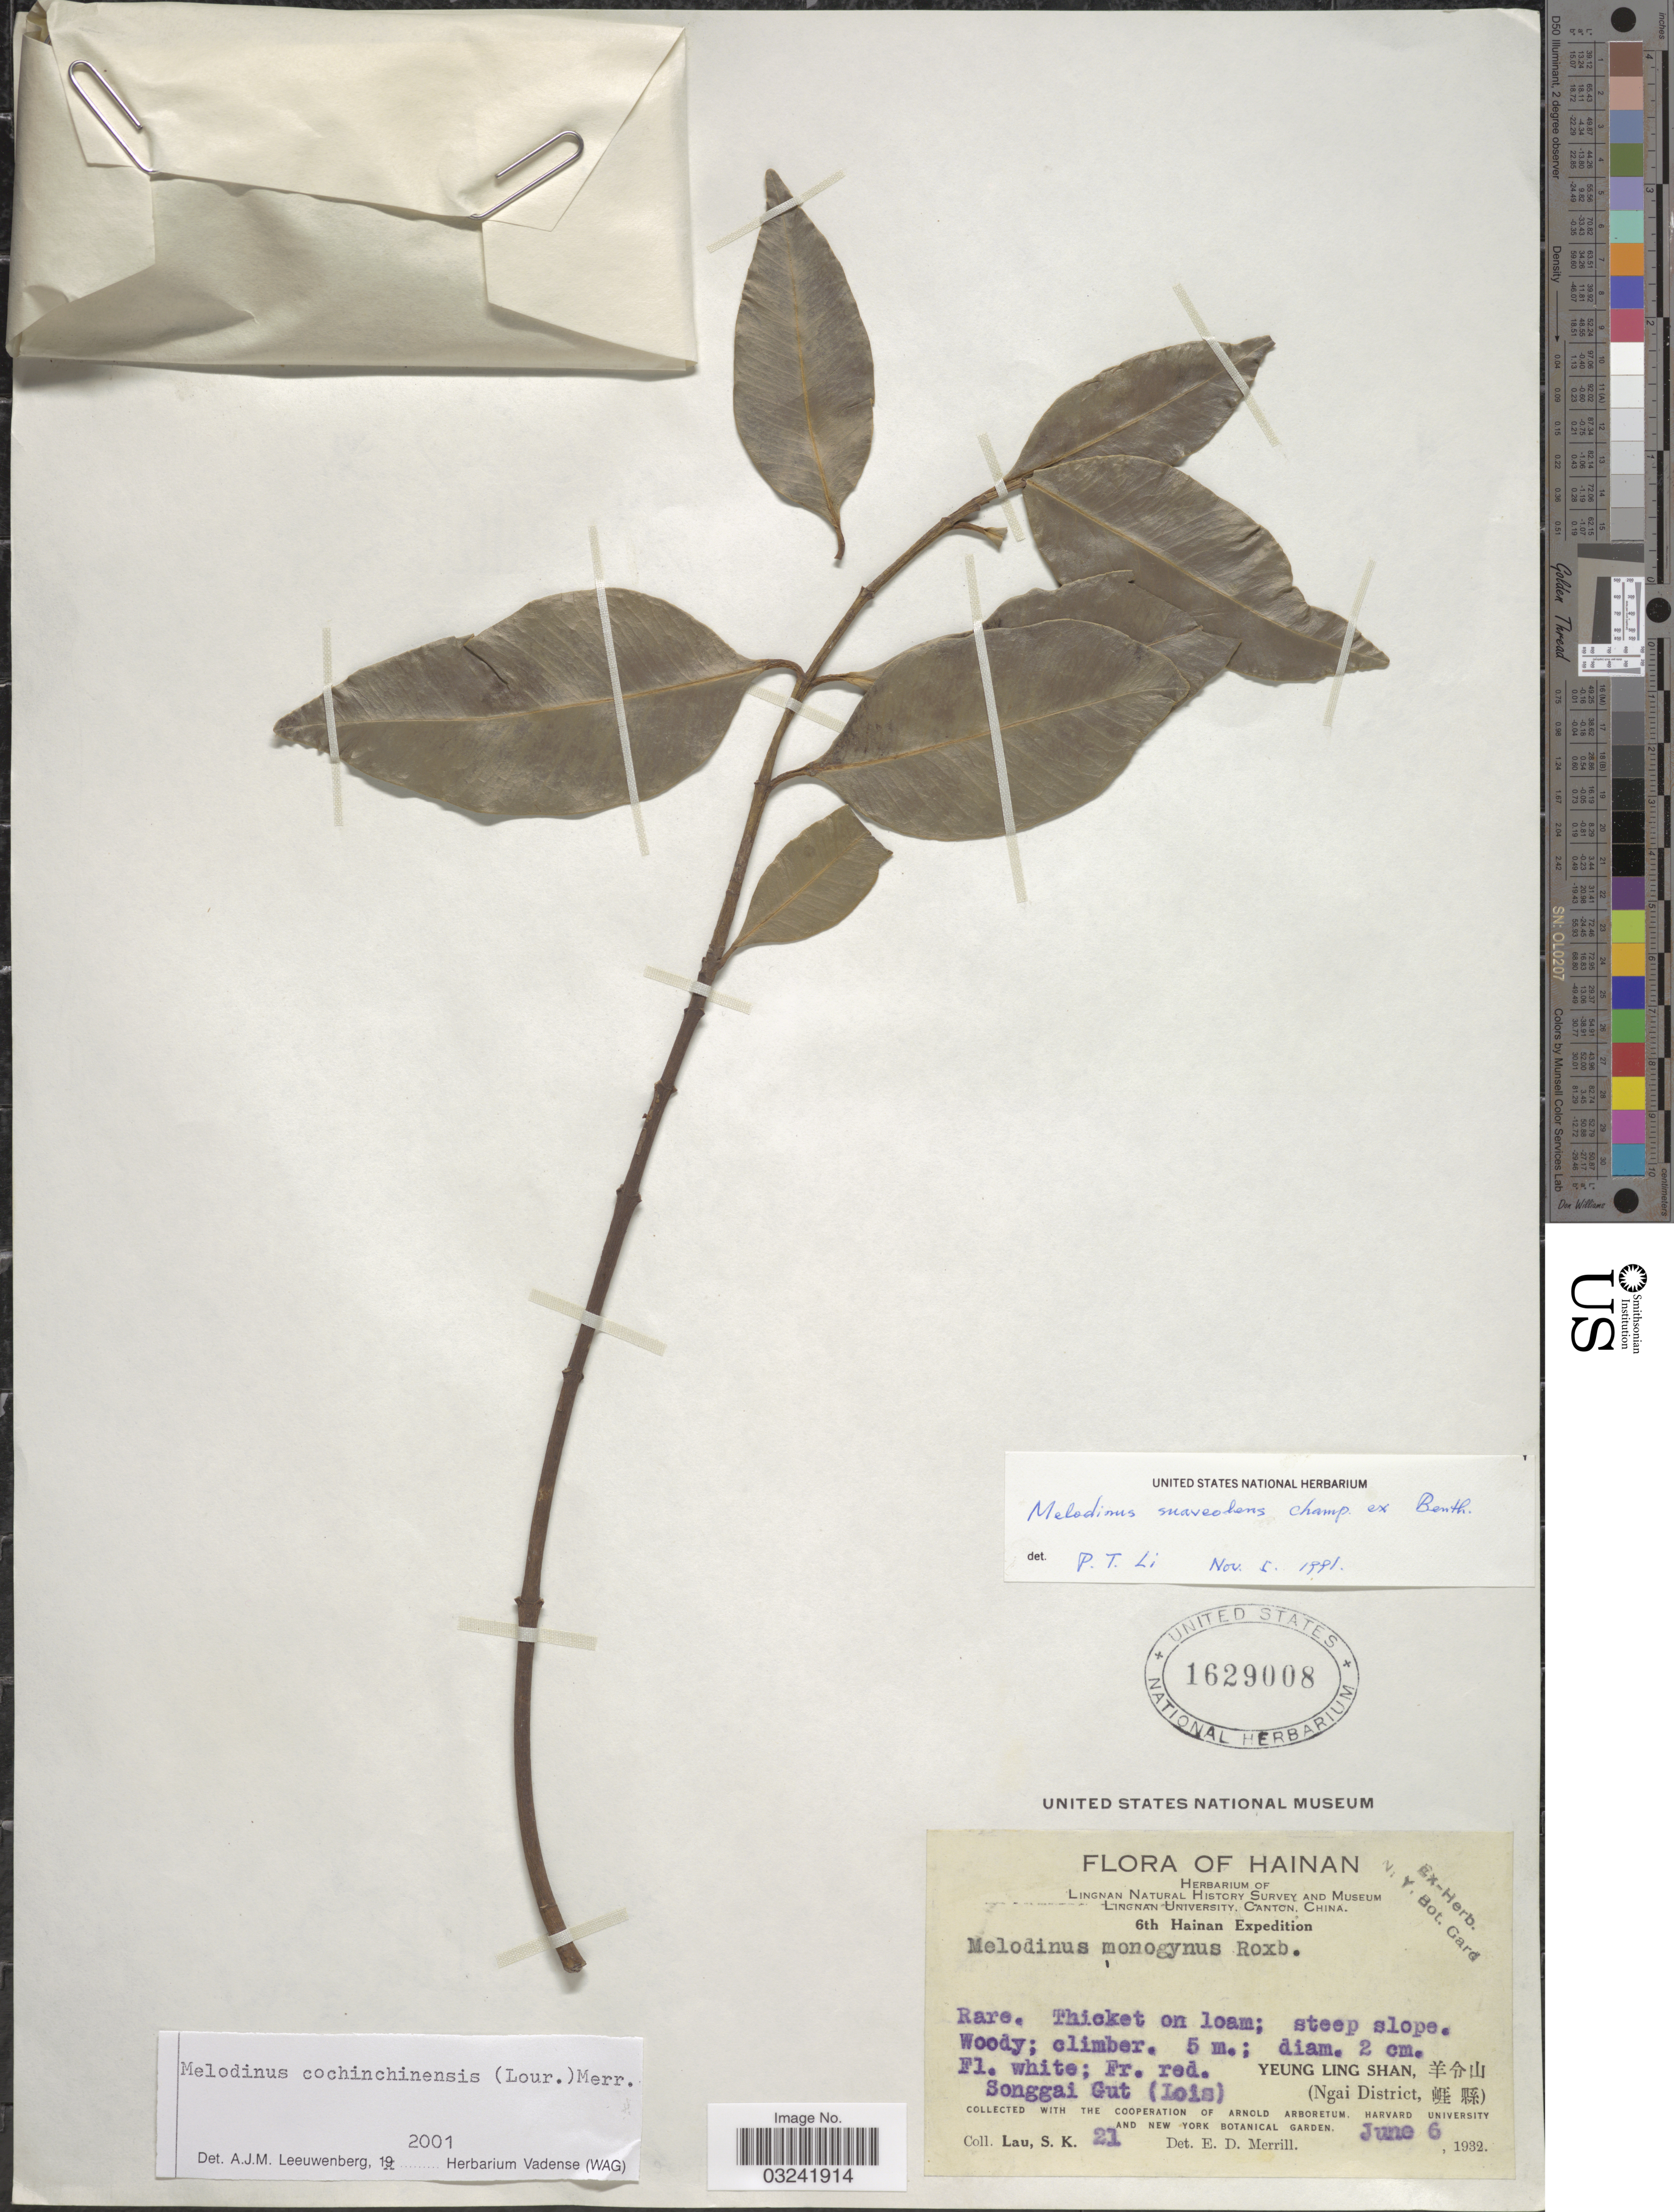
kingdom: Plantae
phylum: Tracheophyta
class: Magnoliopsida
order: Gentianales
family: Apocynaceae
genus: Melodinus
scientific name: Melodinus cochinchinensis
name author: (Lour.) Merr.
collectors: S. K. Lau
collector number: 21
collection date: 1932-06-06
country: China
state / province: Hainan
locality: Yeung Ling Shan (Ngai District), Songgai Gut (Lois).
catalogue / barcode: US 1629008